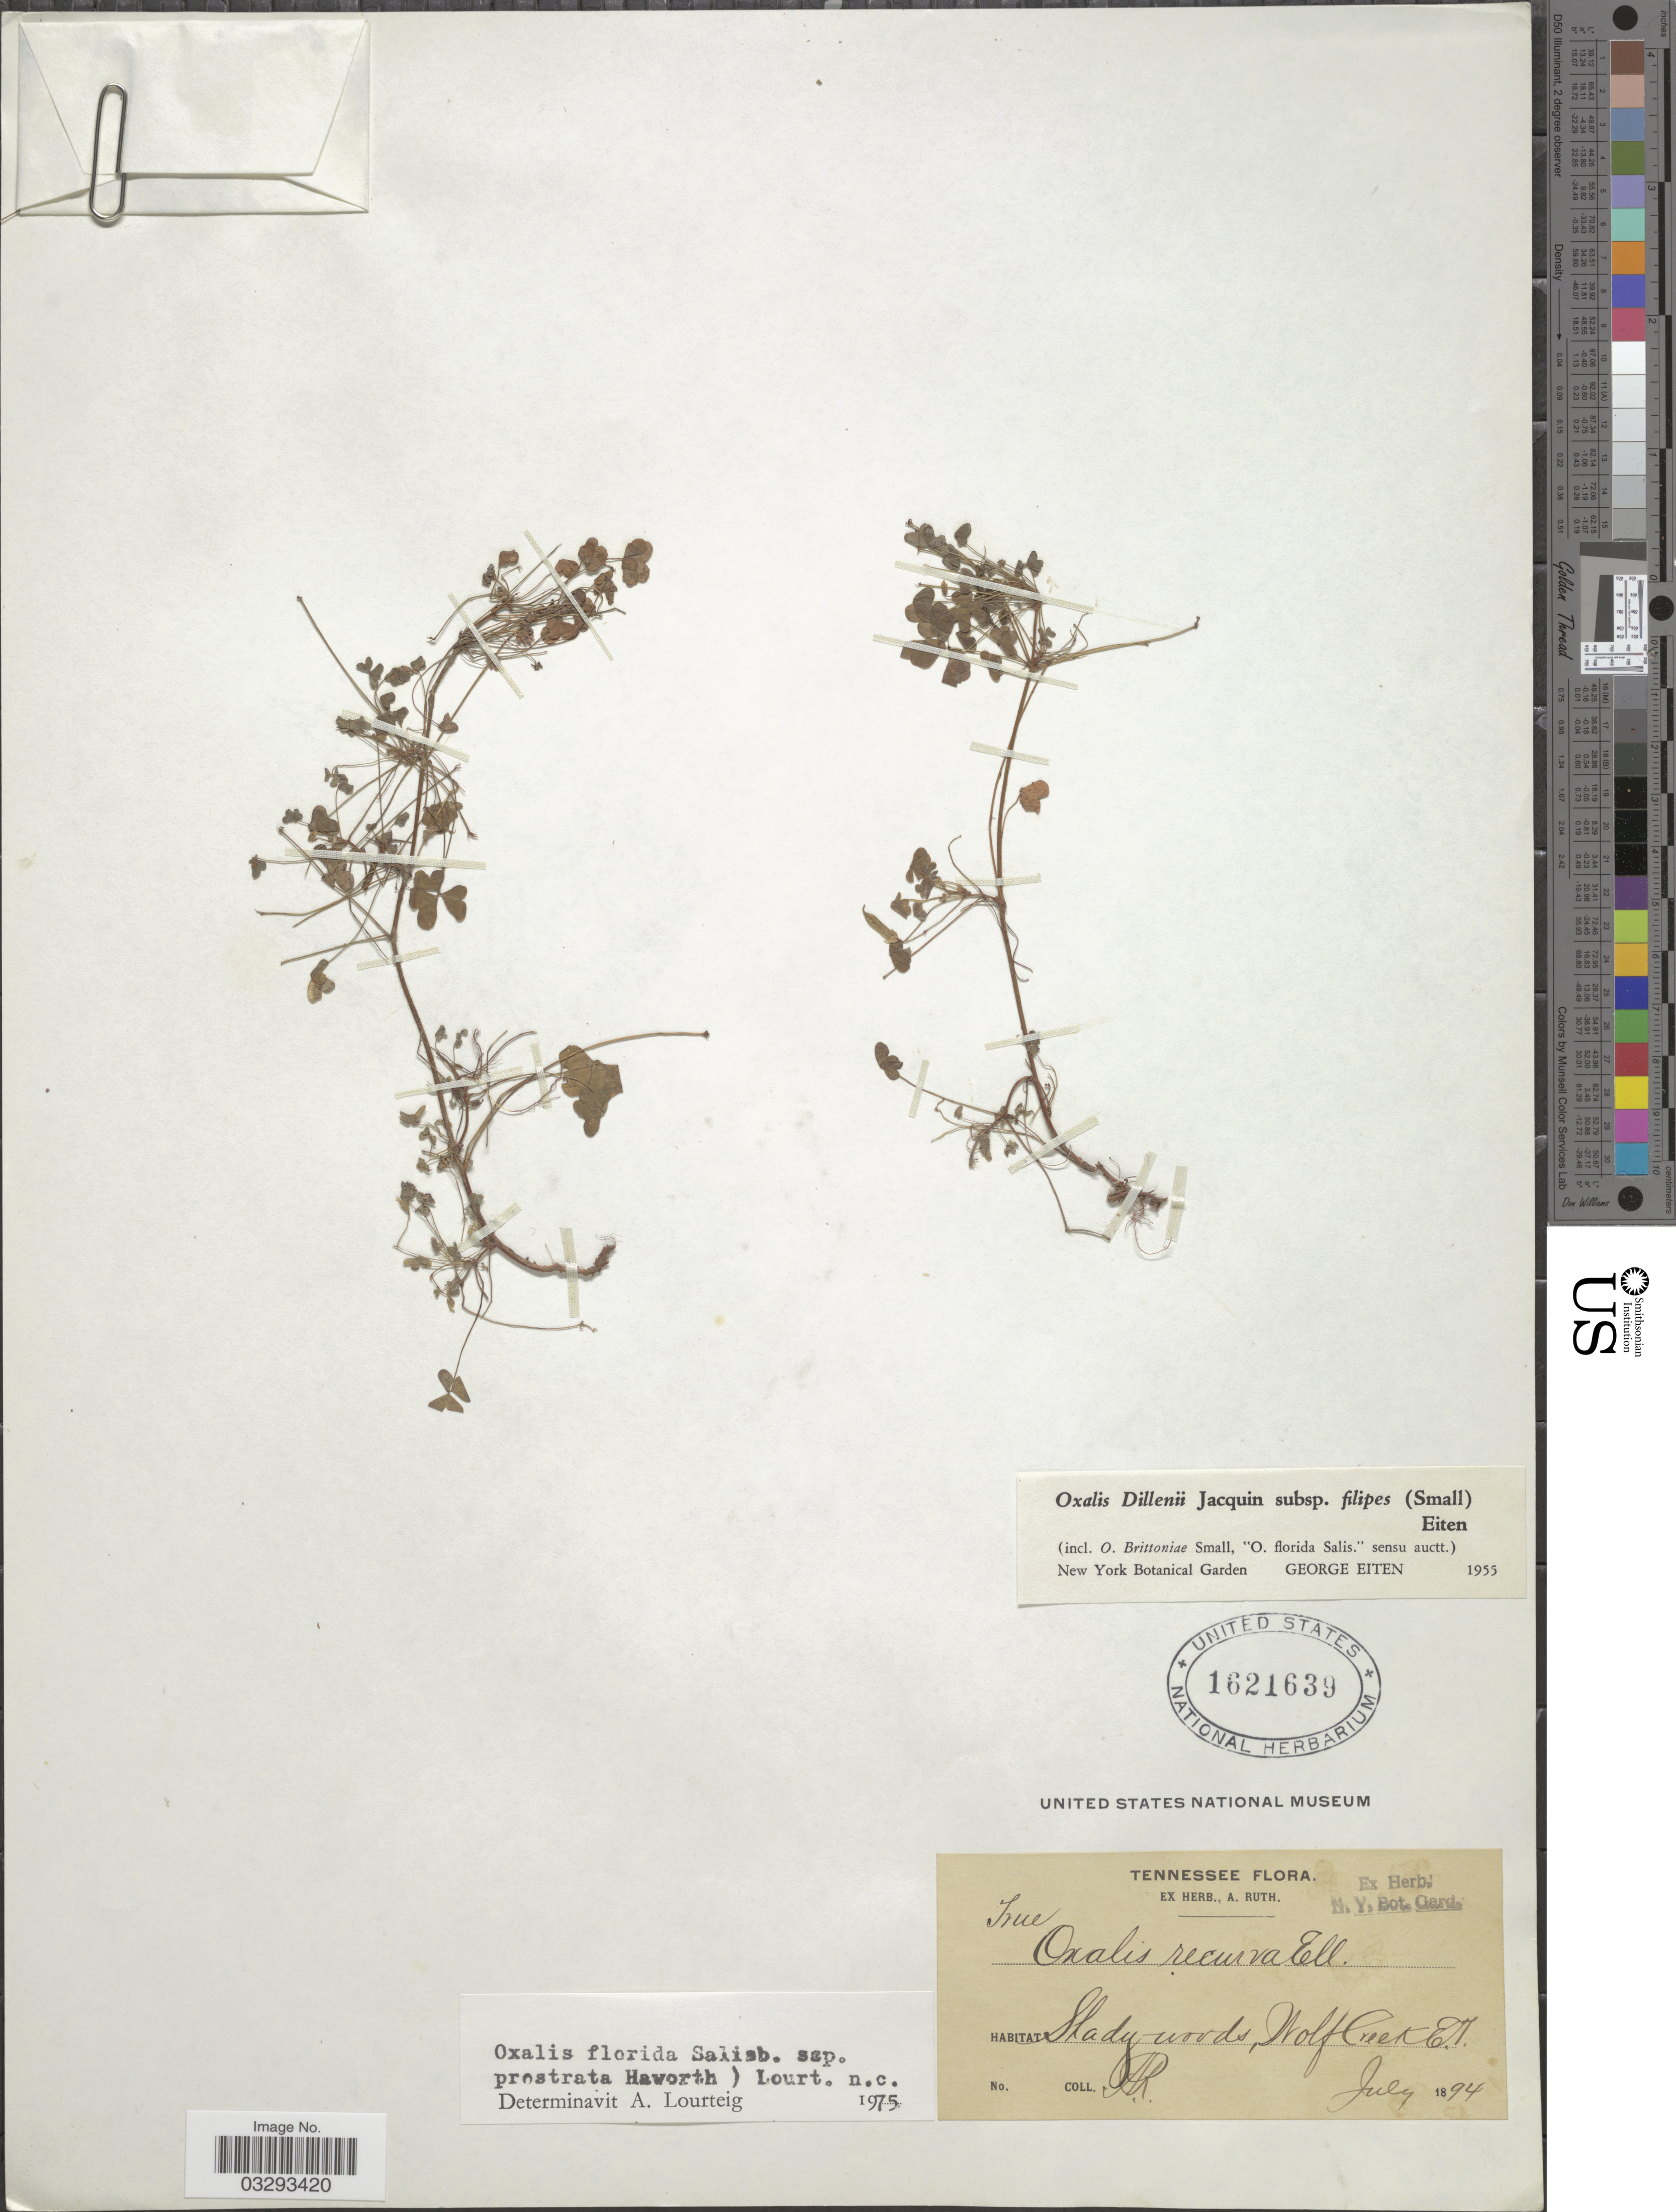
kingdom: Plantae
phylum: Tracheophyta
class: Magnoliopsida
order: Oxalidales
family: Oxalidaceae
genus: Oxalis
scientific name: Oxalis florida subsp. prostrata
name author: (Haw.) Lourteig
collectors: A. Ruth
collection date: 1894-07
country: United States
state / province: Tennessee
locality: Shady woods, Wolf Creek E.T.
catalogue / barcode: US 1621639